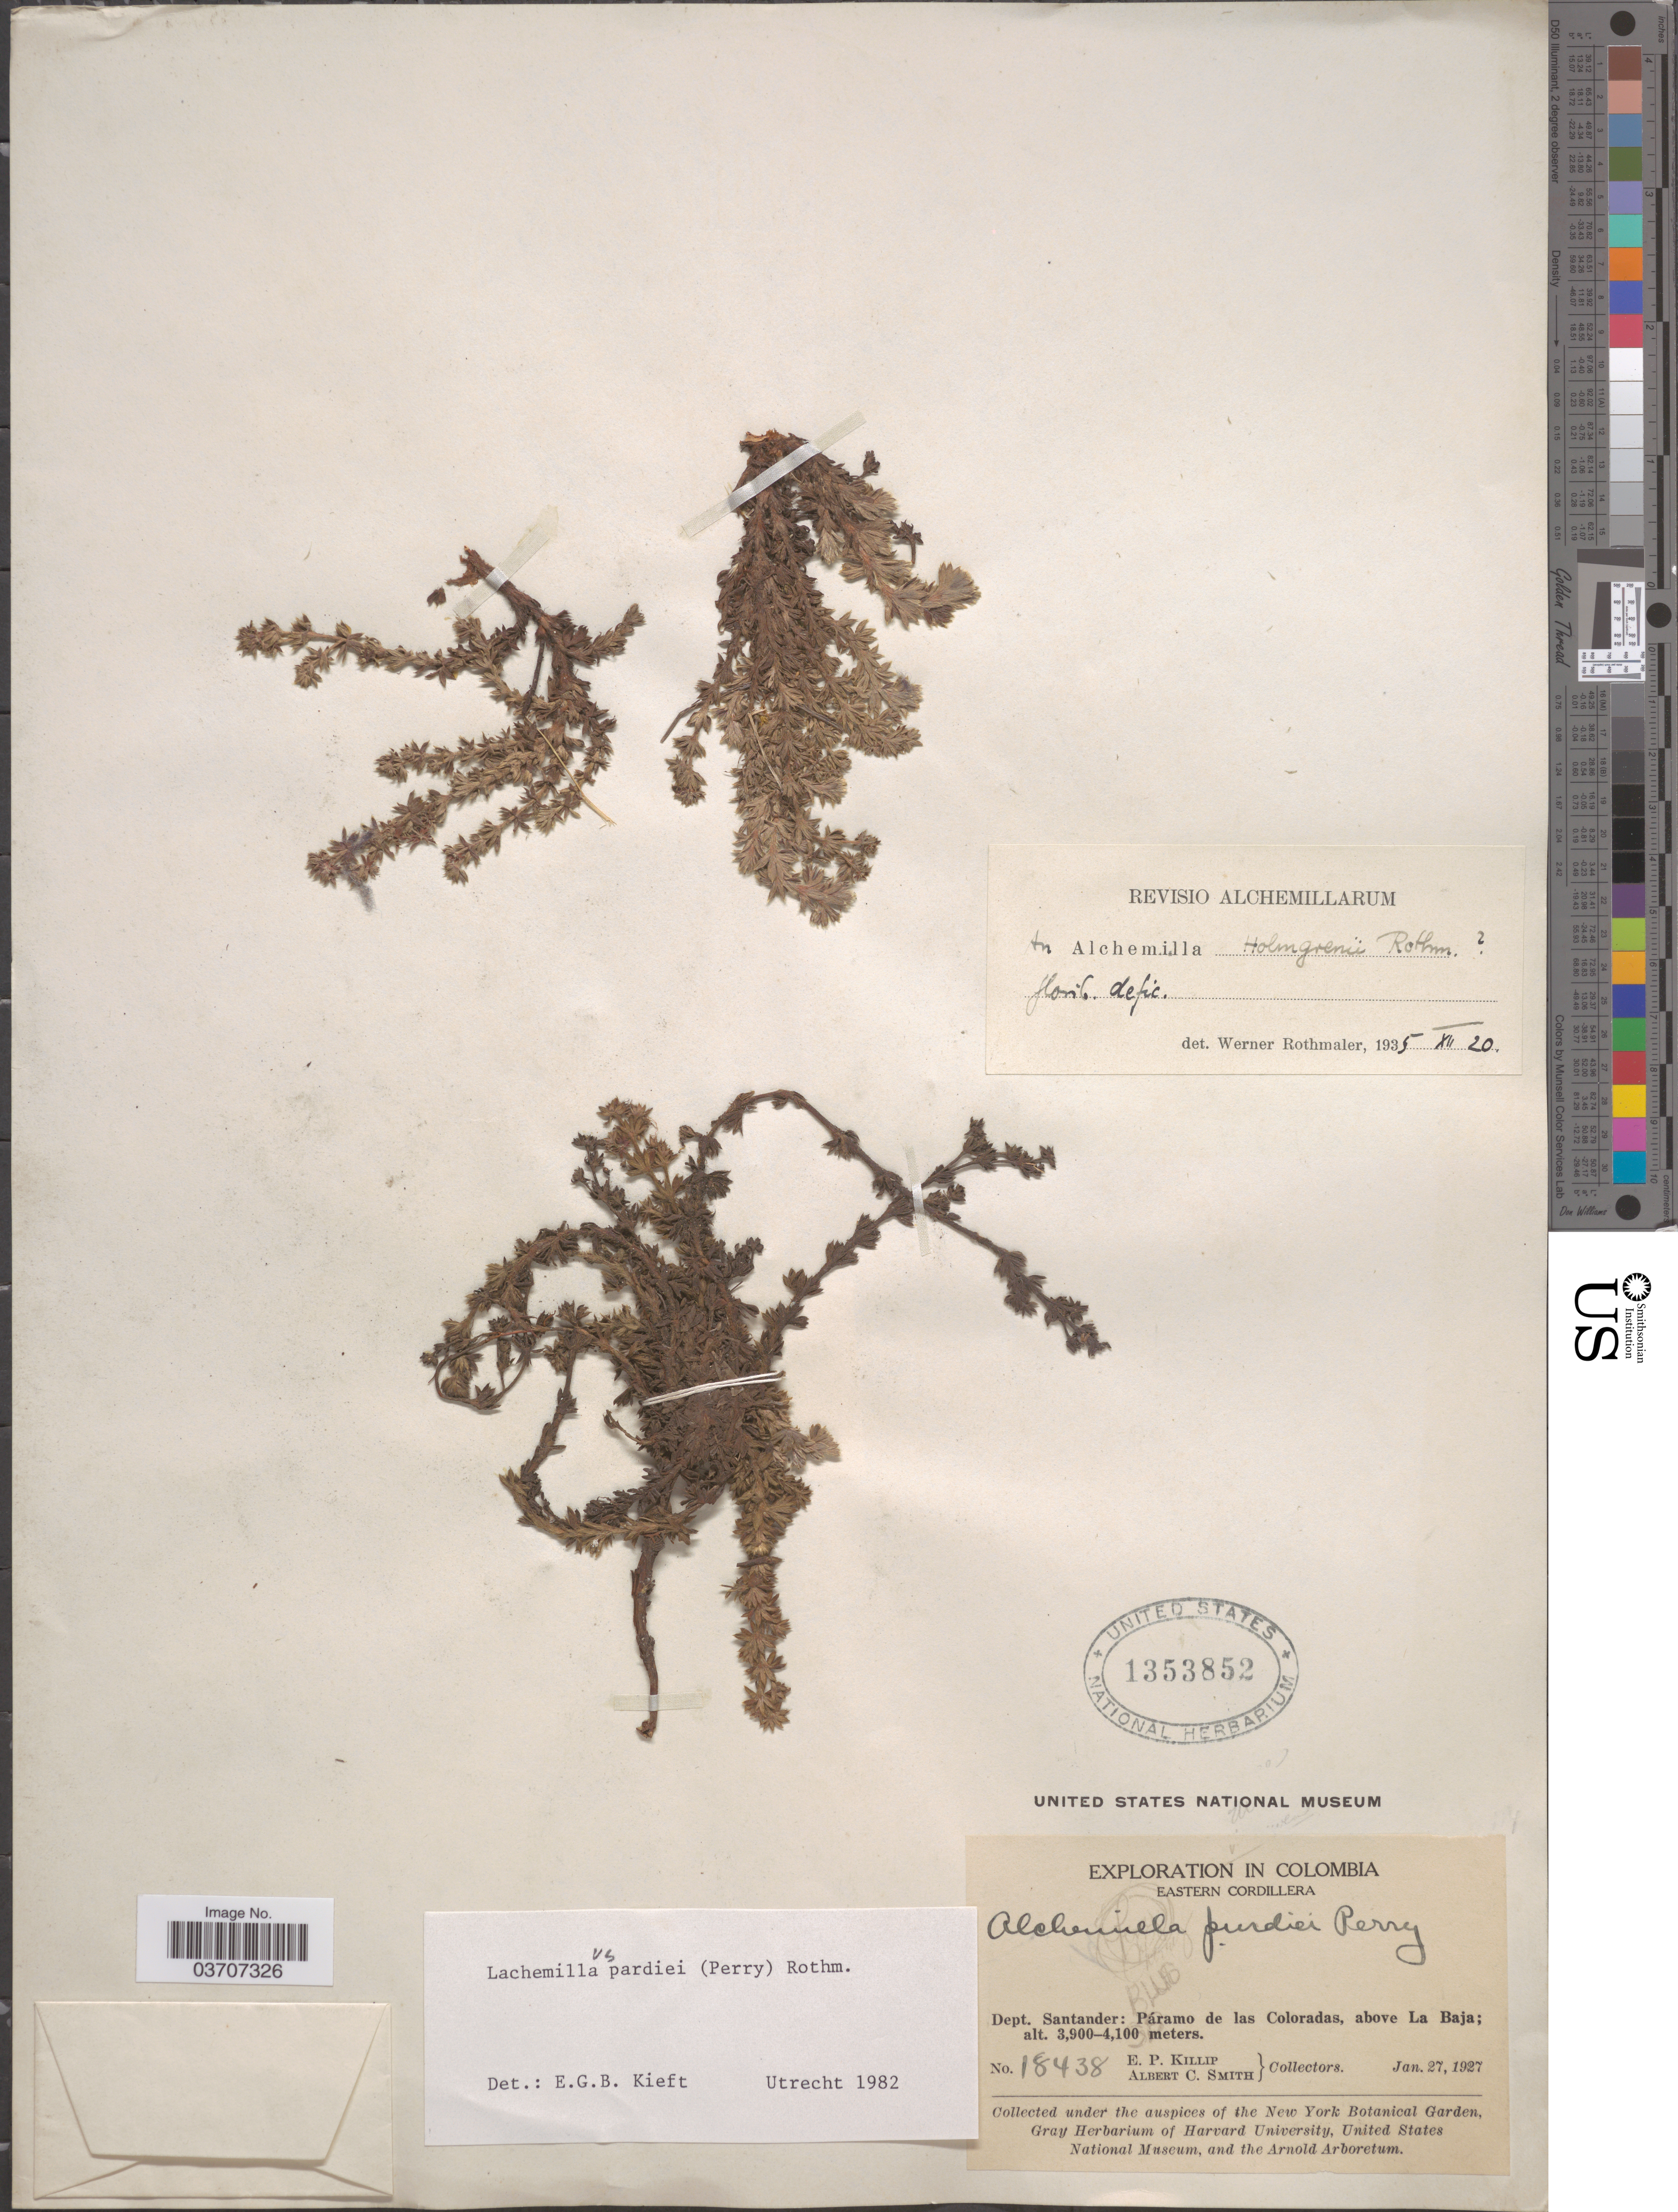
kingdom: Plantae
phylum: Tracheophyta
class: Magnoliopsida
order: Rosales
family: Rosaceae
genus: Lachemilla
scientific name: Lachemilla purdiei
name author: (L.M. Perry) Rothm.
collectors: E. P. Killip & A. C. Smith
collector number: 18438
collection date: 1927-01-27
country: Colombia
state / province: Santander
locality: Eastern Cordillera, Dept. Santander: Páramo de las Coloradas, above La Baja.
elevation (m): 3900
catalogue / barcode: US 1353852